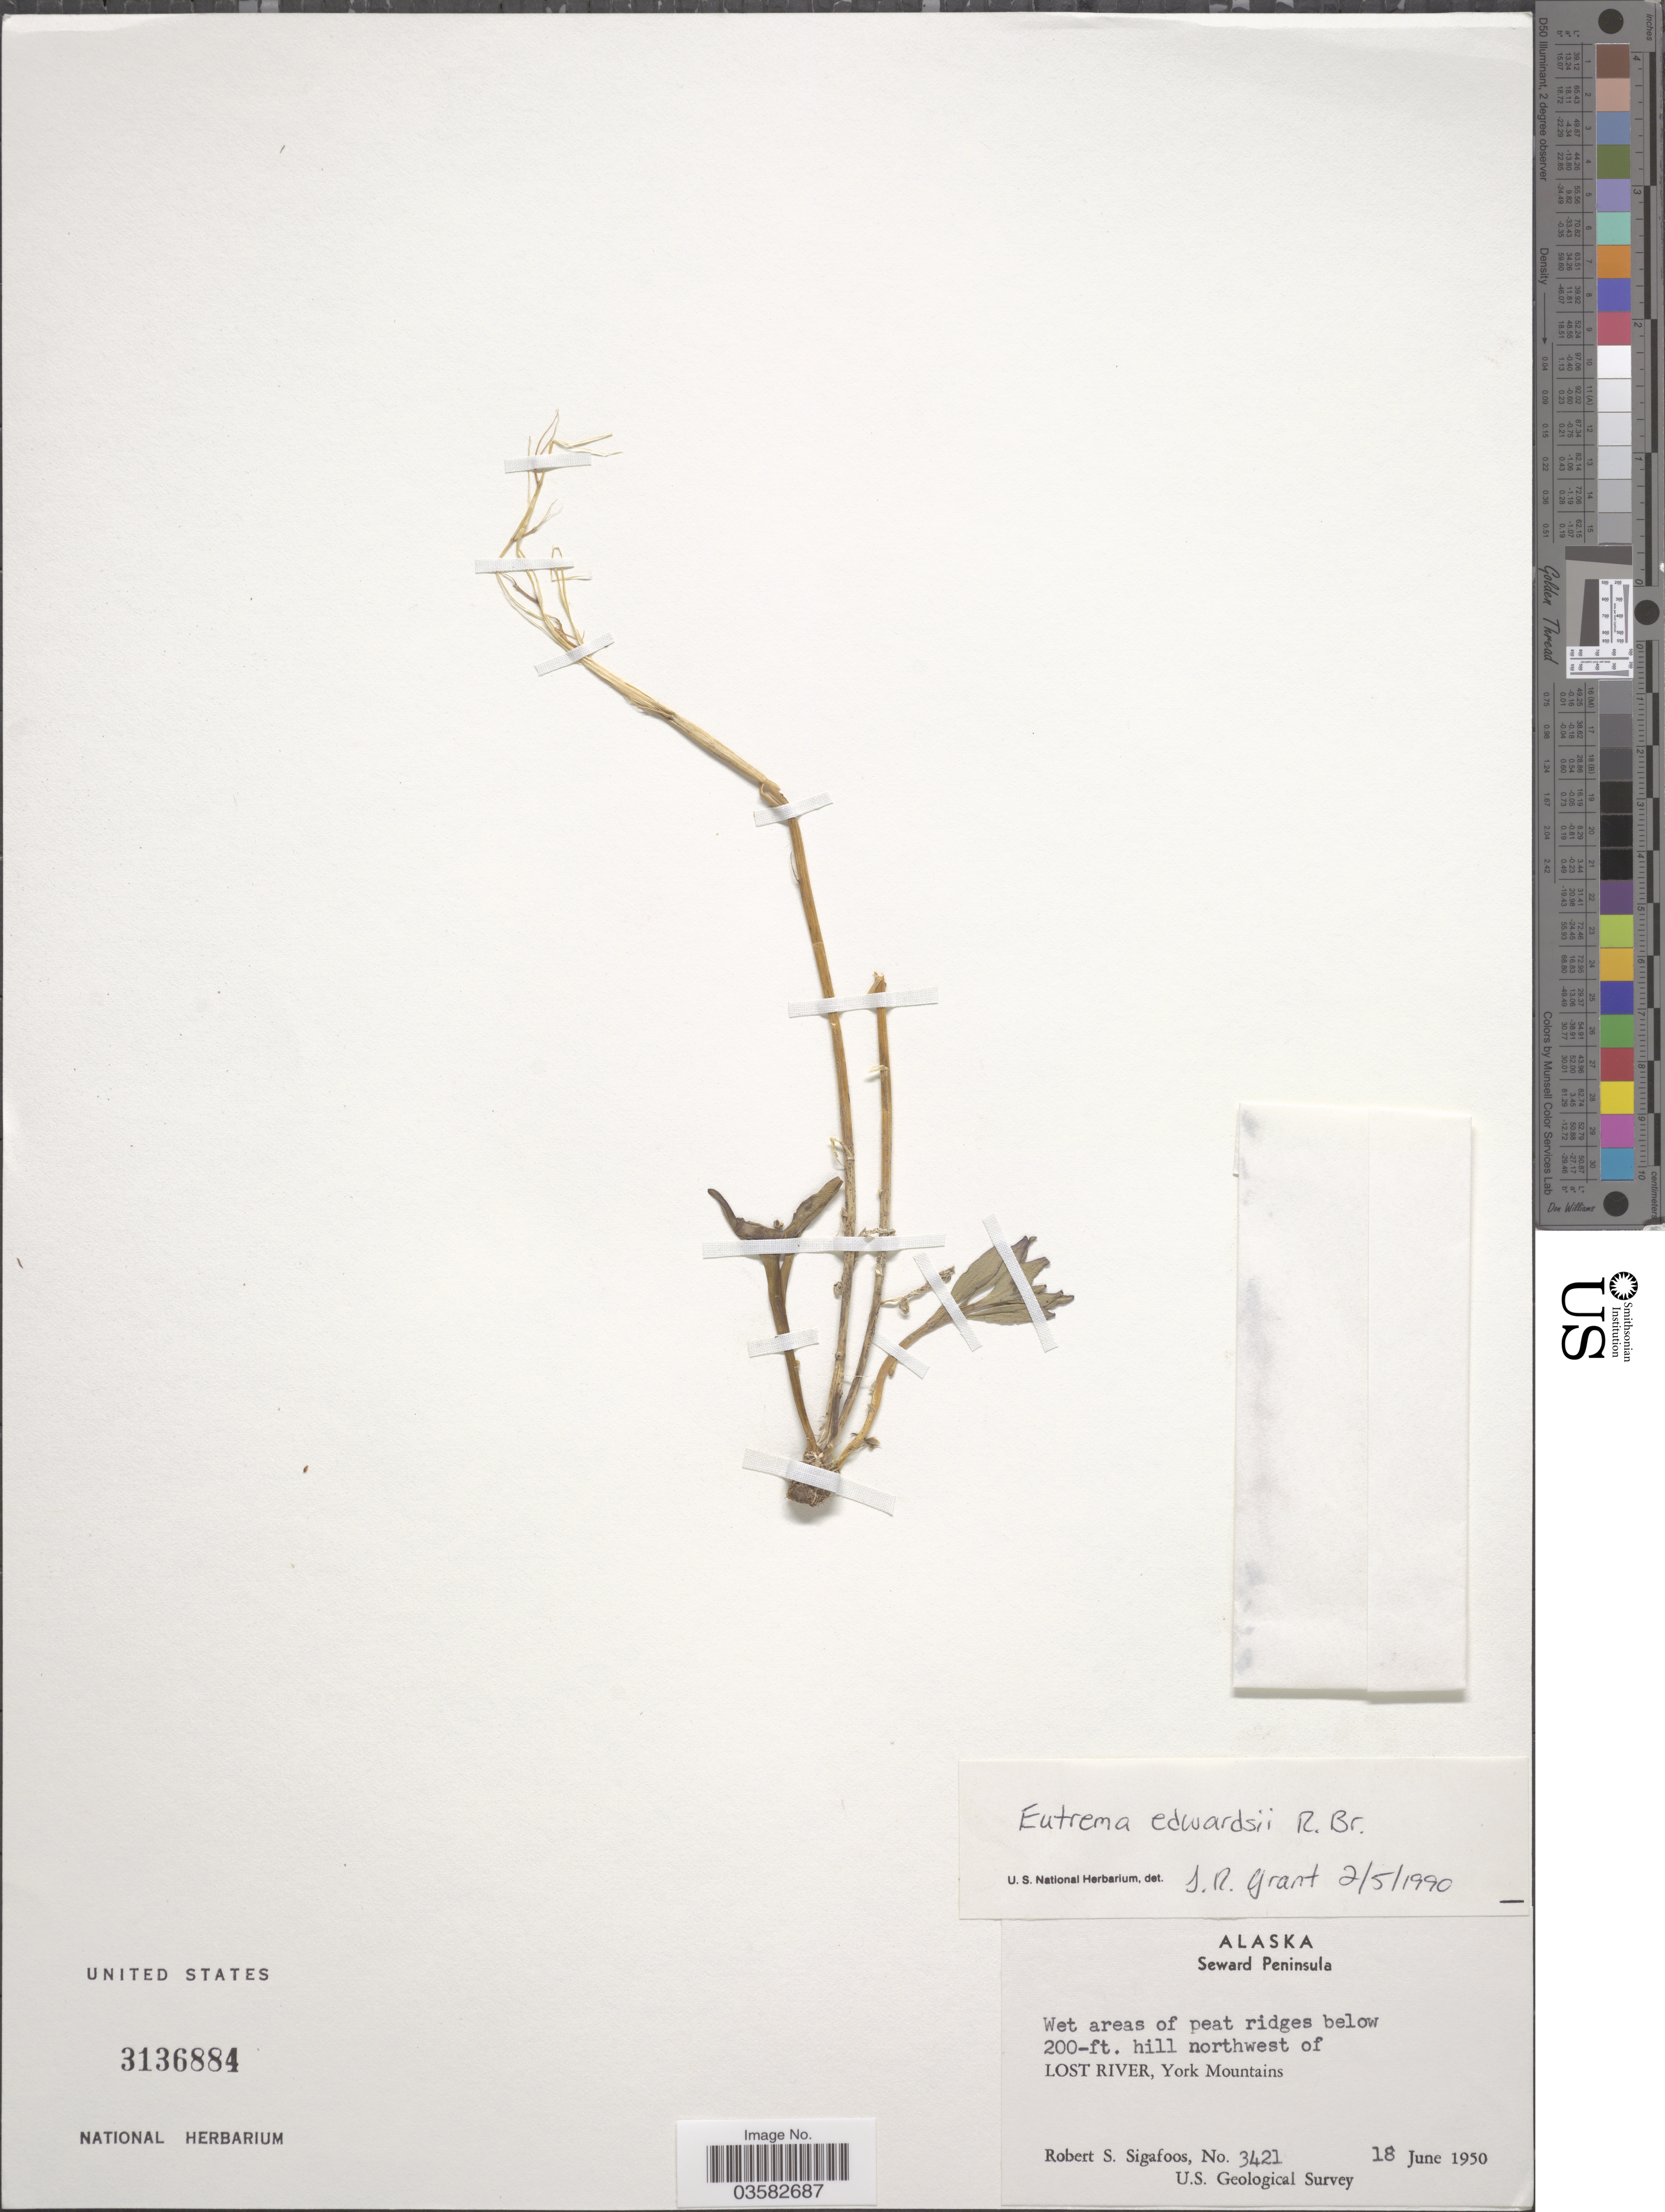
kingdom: Plantae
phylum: Tracheophyta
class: Magnoliopsida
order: Brassicales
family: Brassicaceae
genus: Eutrema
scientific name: Eutrema edwardsii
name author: R. Br.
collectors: R. Sigafoos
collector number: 3421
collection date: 1950-06-18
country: United States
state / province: Alaska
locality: Seward Peninsula. Hill northwest of Lost River, York Mountains.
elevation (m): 61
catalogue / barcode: US 3136884